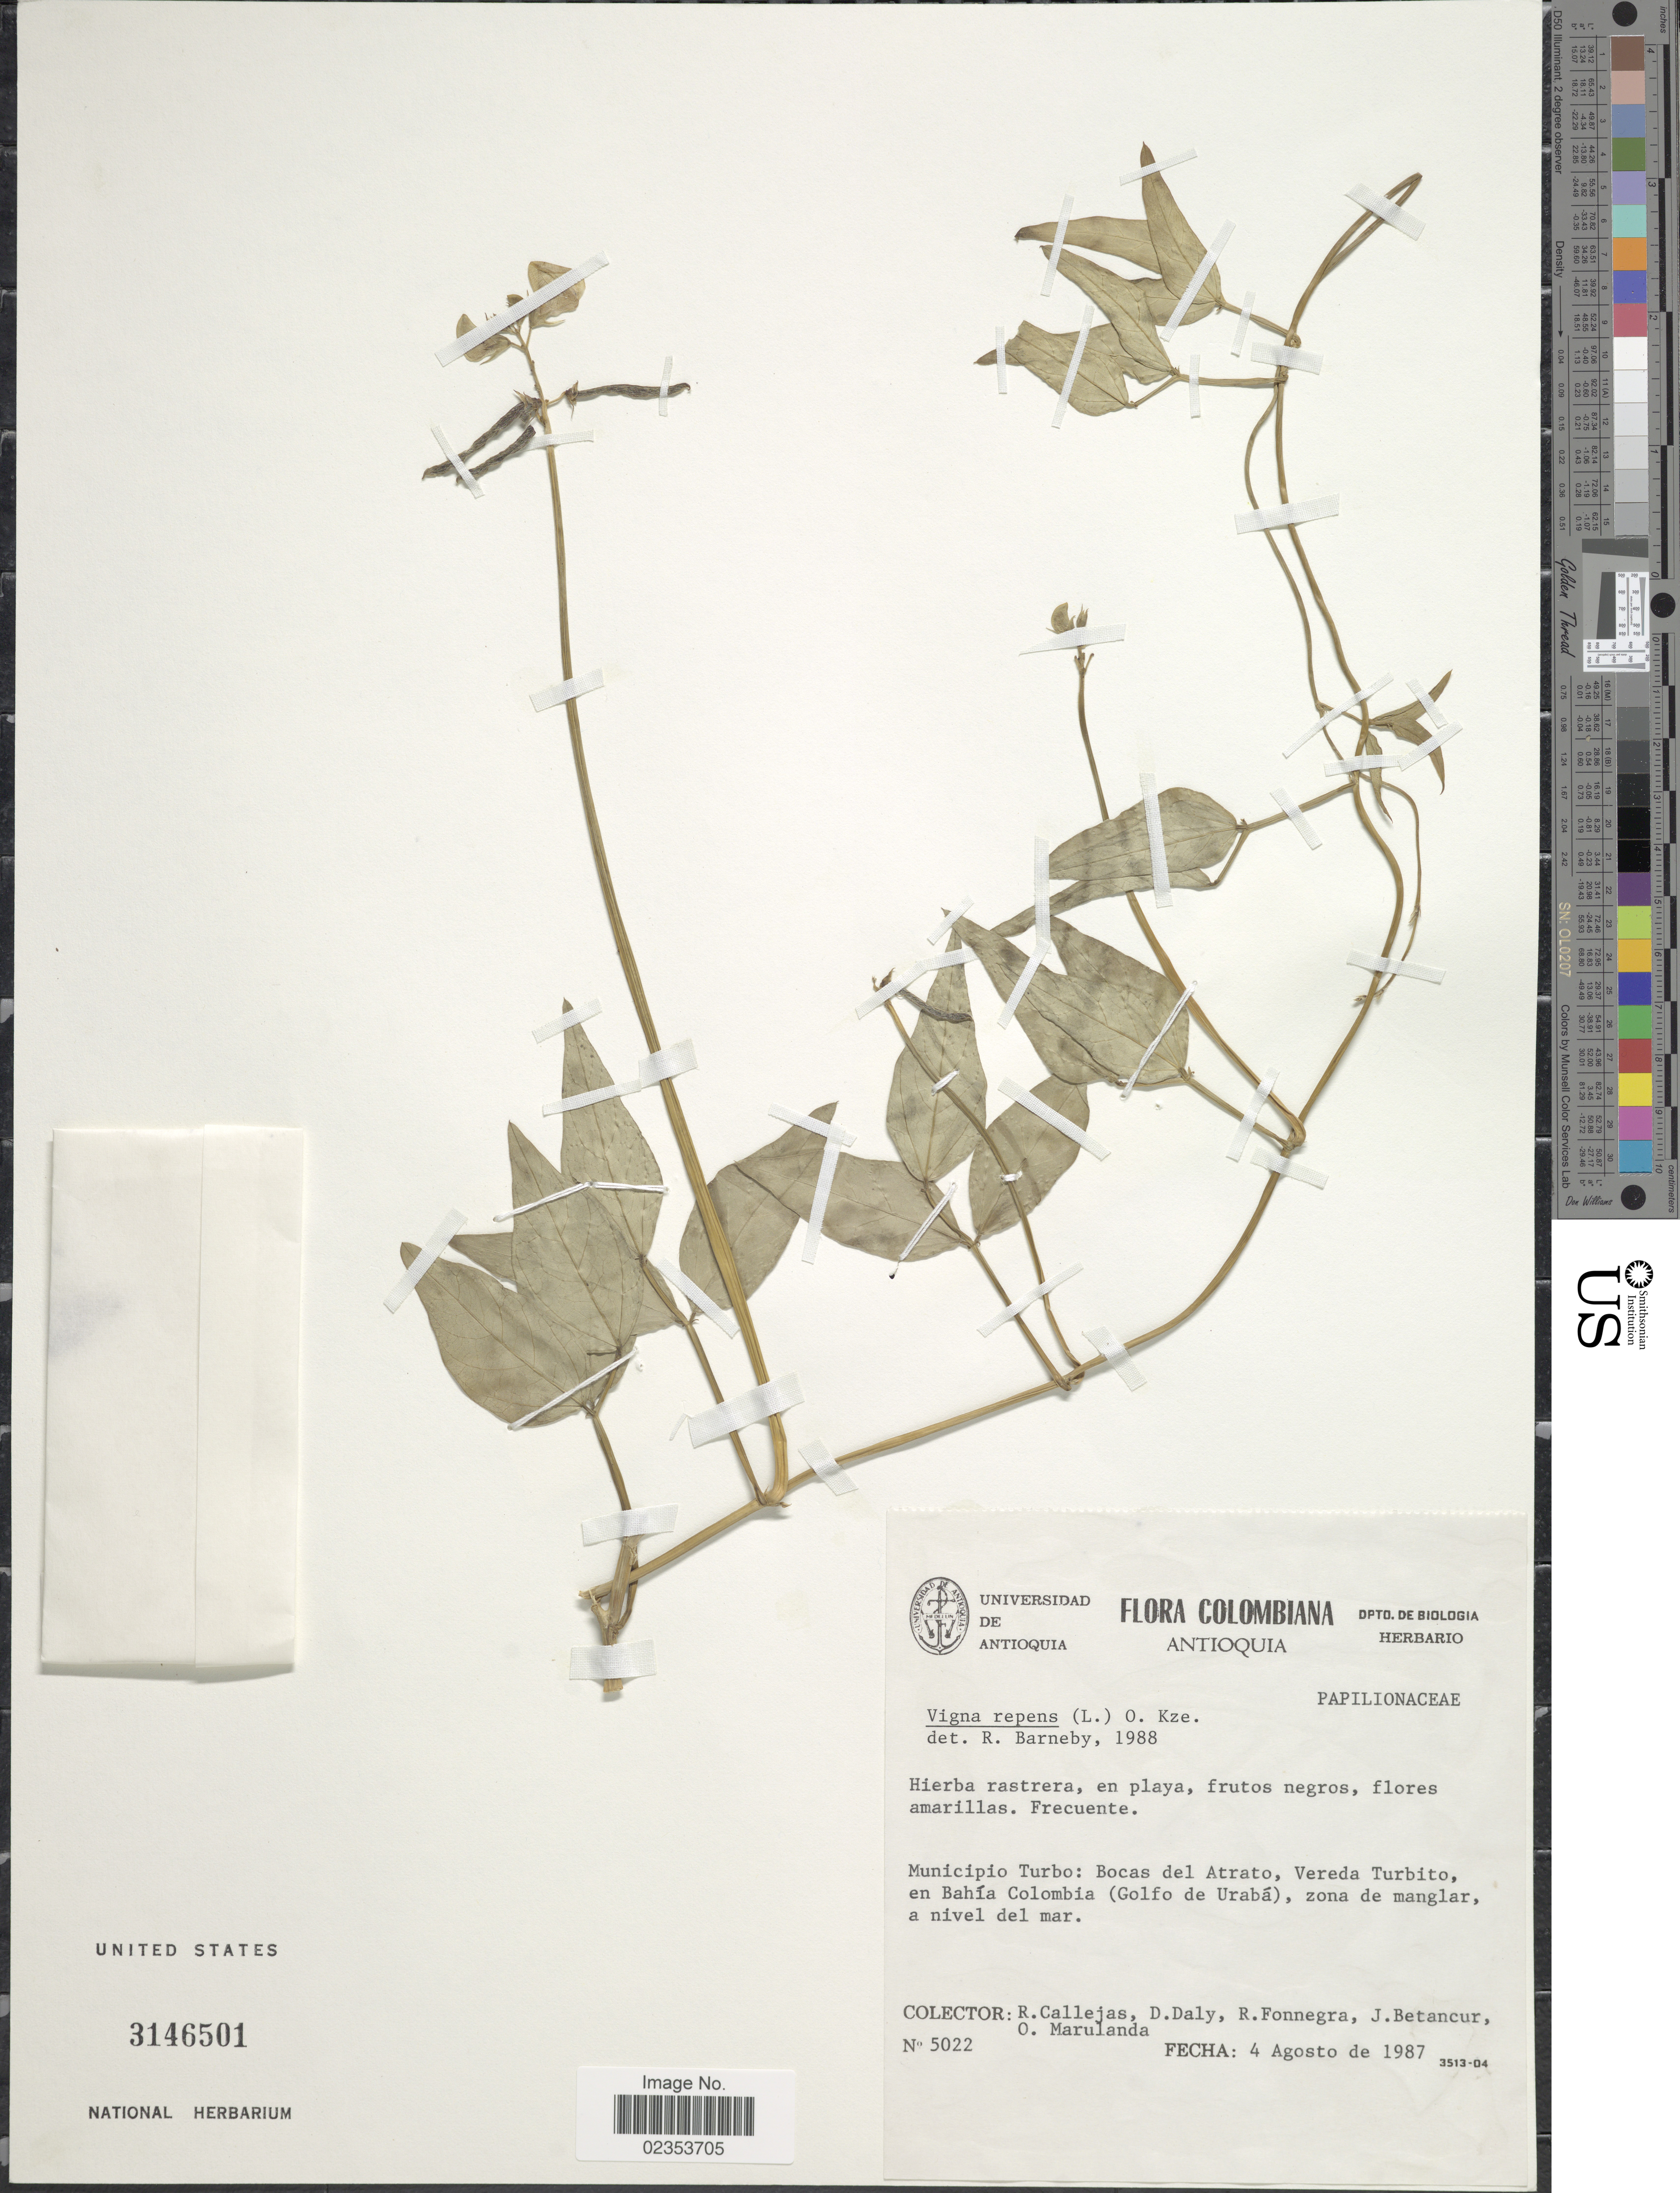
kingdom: Plantae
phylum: Tracheophyta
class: Magnoliopsida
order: Fabales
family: Fabaceae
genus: Vigna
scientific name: Vigna luteola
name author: (Jacq.) Benth.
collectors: R. Callejas, D. C. Daly, R. Fonnegra, J. Betancur & O. Marulanda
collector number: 5022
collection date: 1987-08-04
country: Colombia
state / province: Antioquia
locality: Municipio Turbo: Bocas del Atrato, Vereda Turbito, en Bahia Colombia (Golfo de Uraba), zona de manglar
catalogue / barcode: US 3146501